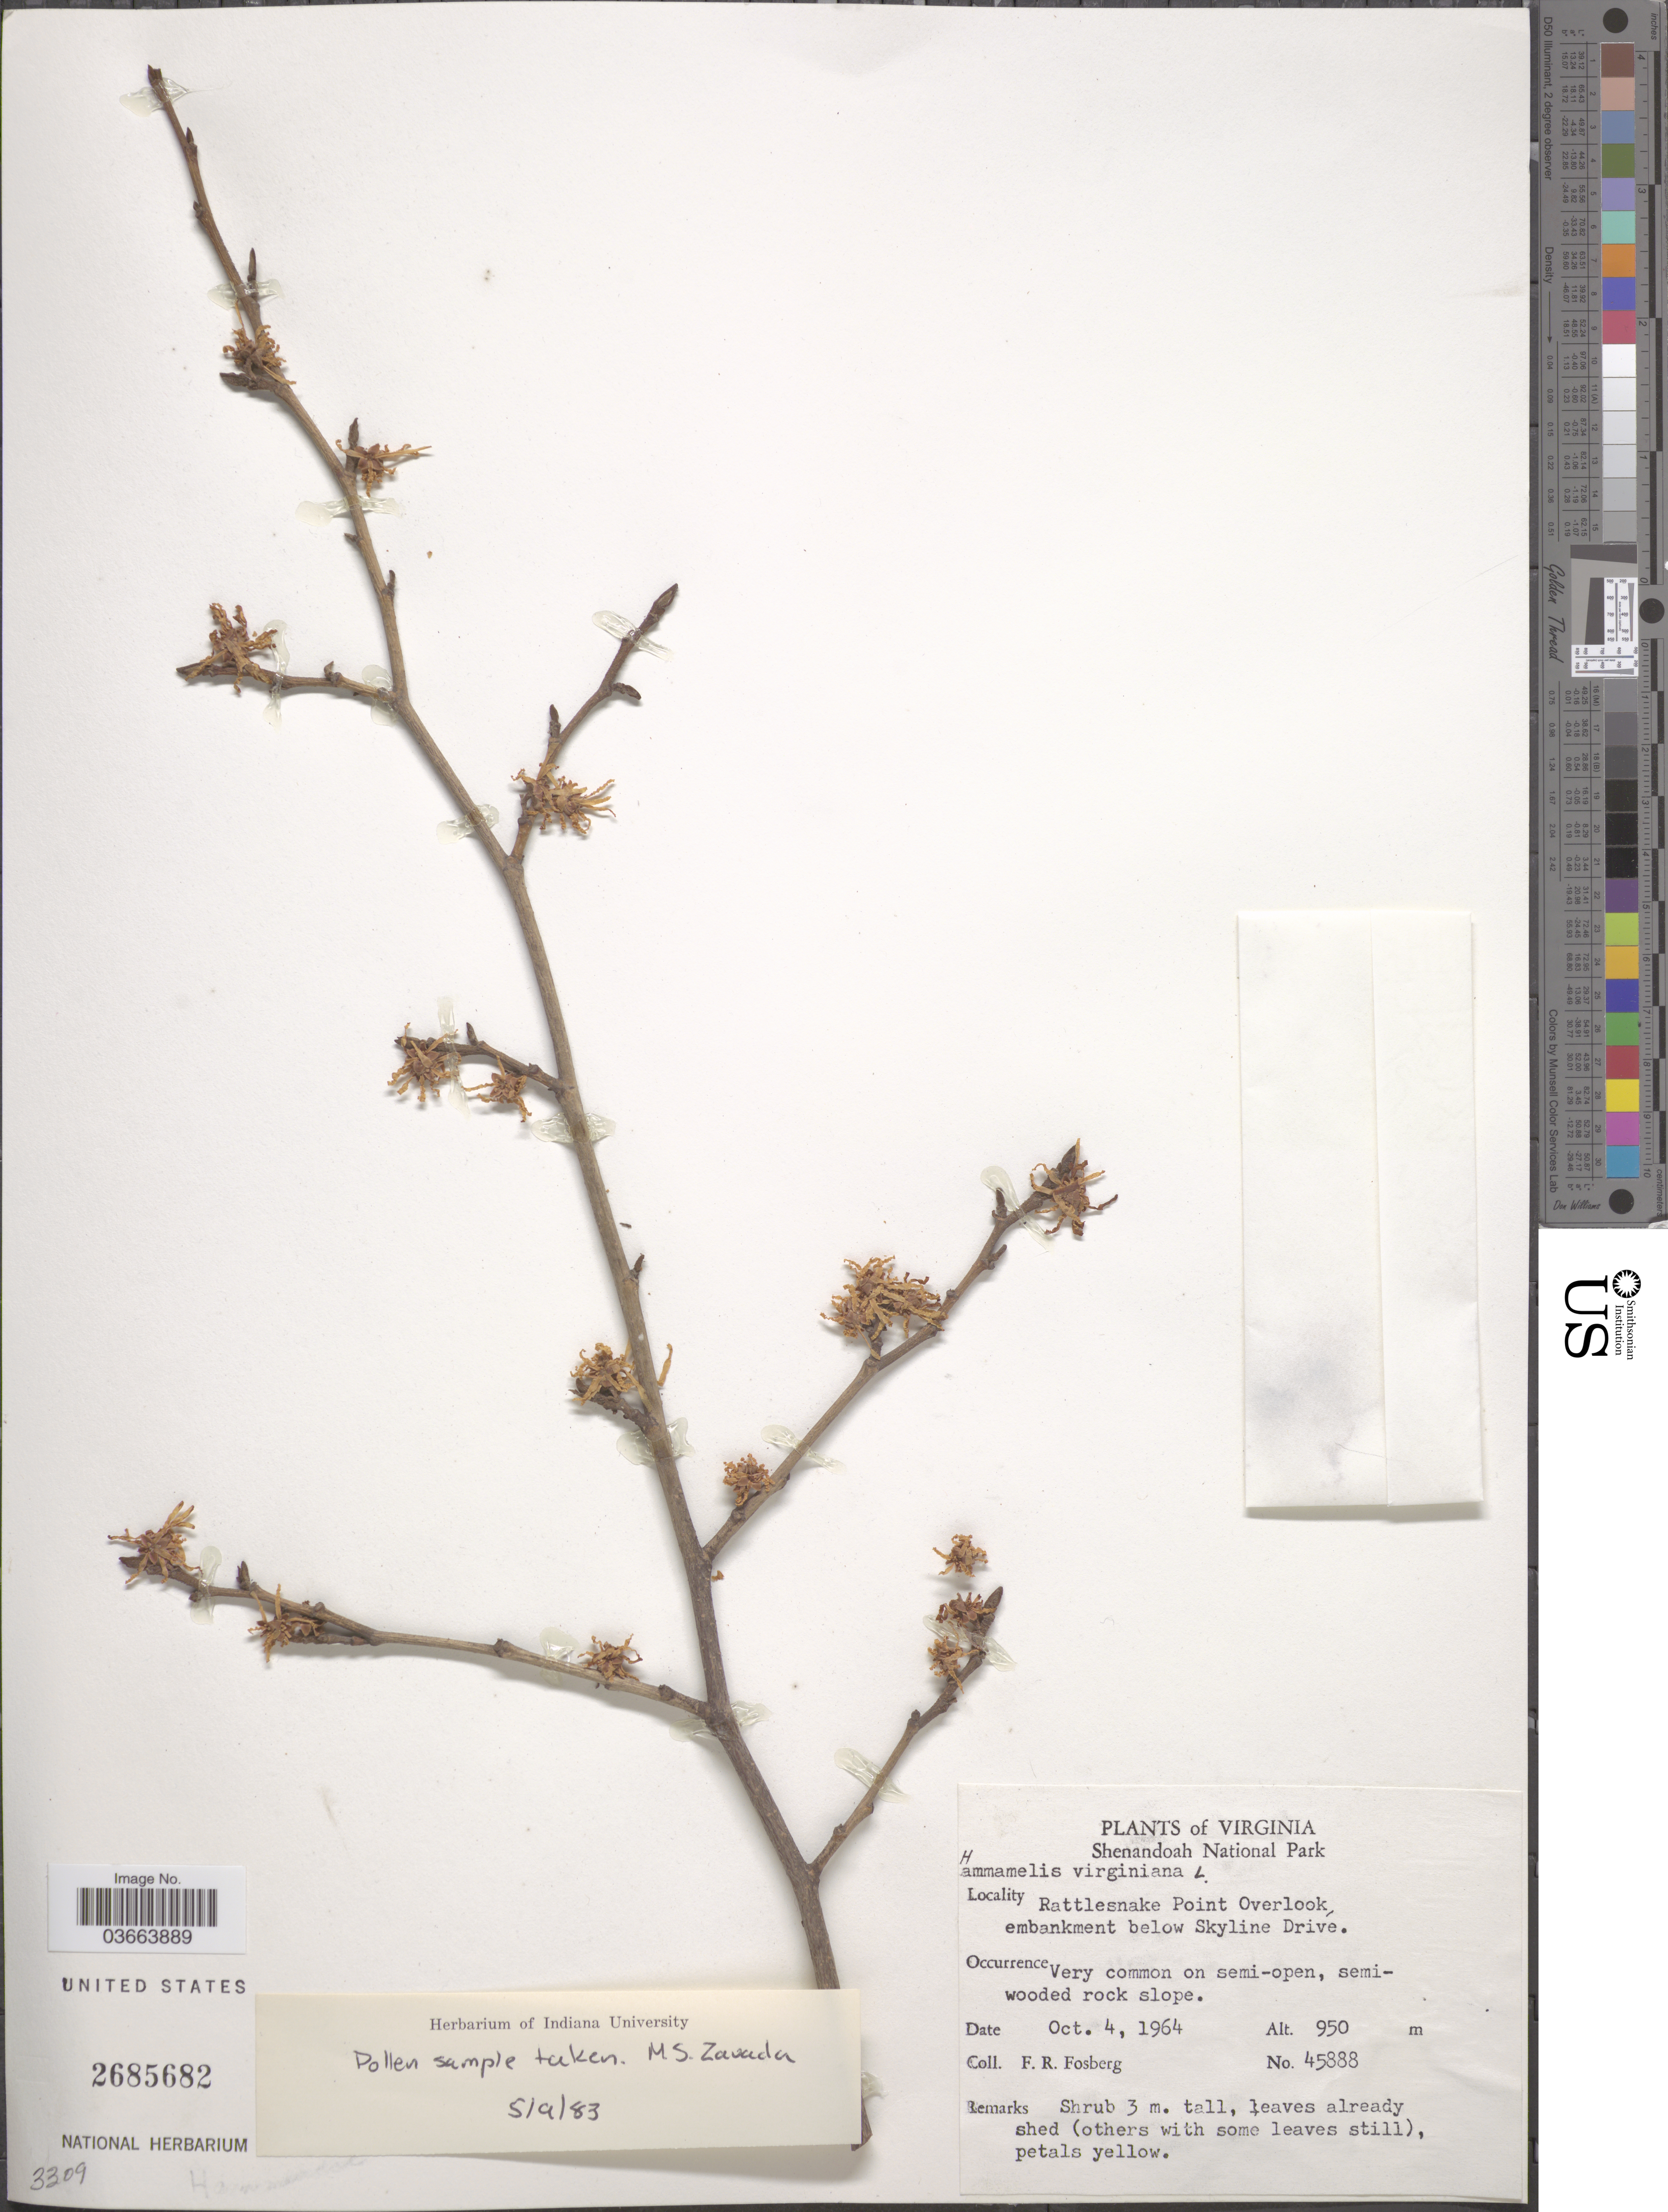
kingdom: Plantae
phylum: Tracheophyta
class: Magnoliopsida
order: Saxifragales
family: Hamamelidaceae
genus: Hamamelis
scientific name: Hamamelis virginiana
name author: L.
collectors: F. R. Fosberg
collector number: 45888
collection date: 1964-10-04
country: United States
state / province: Virginia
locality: Shenandoah National Park. Rattlesnake Point Overlook, embankment below Skyline Drive.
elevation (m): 950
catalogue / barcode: US 2685682